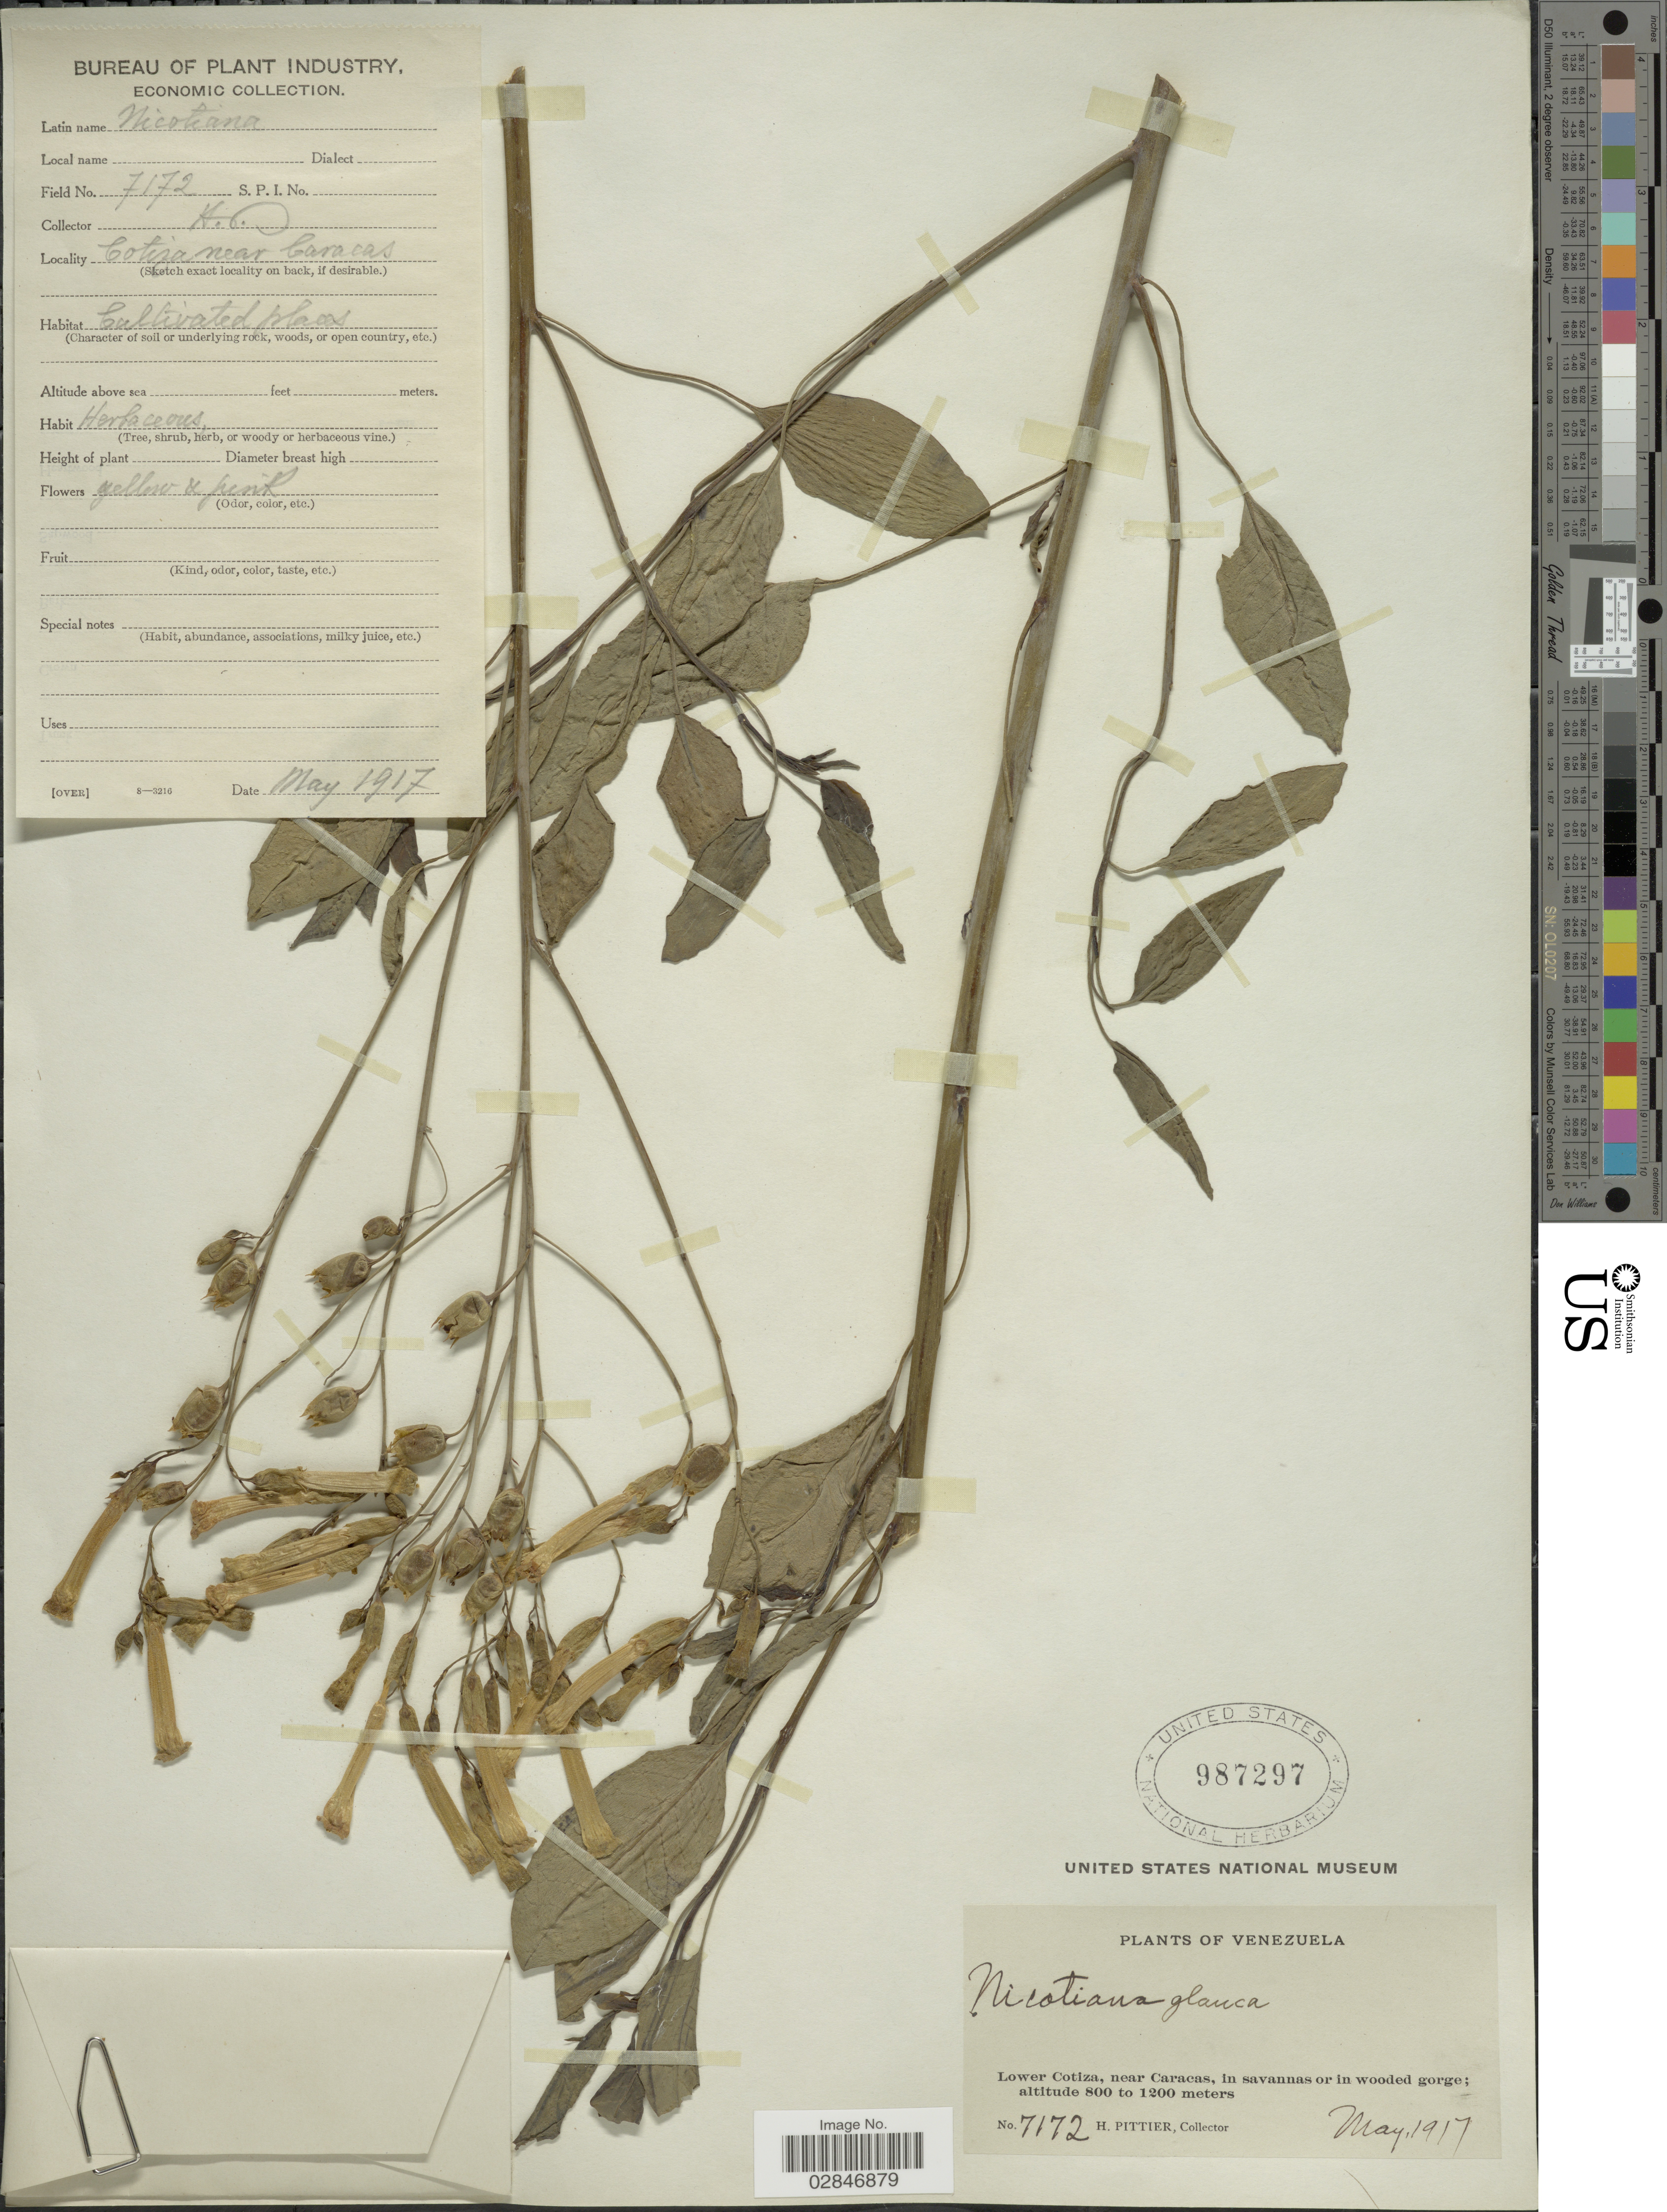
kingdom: Plantae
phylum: Tracheophyta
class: Magnoliopsida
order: Solanales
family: Solanaceae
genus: Nicotiana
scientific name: Nicotiana glauca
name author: Graham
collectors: H. F. Pittier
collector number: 7172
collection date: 1917-05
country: Venezuela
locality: Lower Cotiza, near Caracas.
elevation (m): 800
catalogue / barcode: US 987297